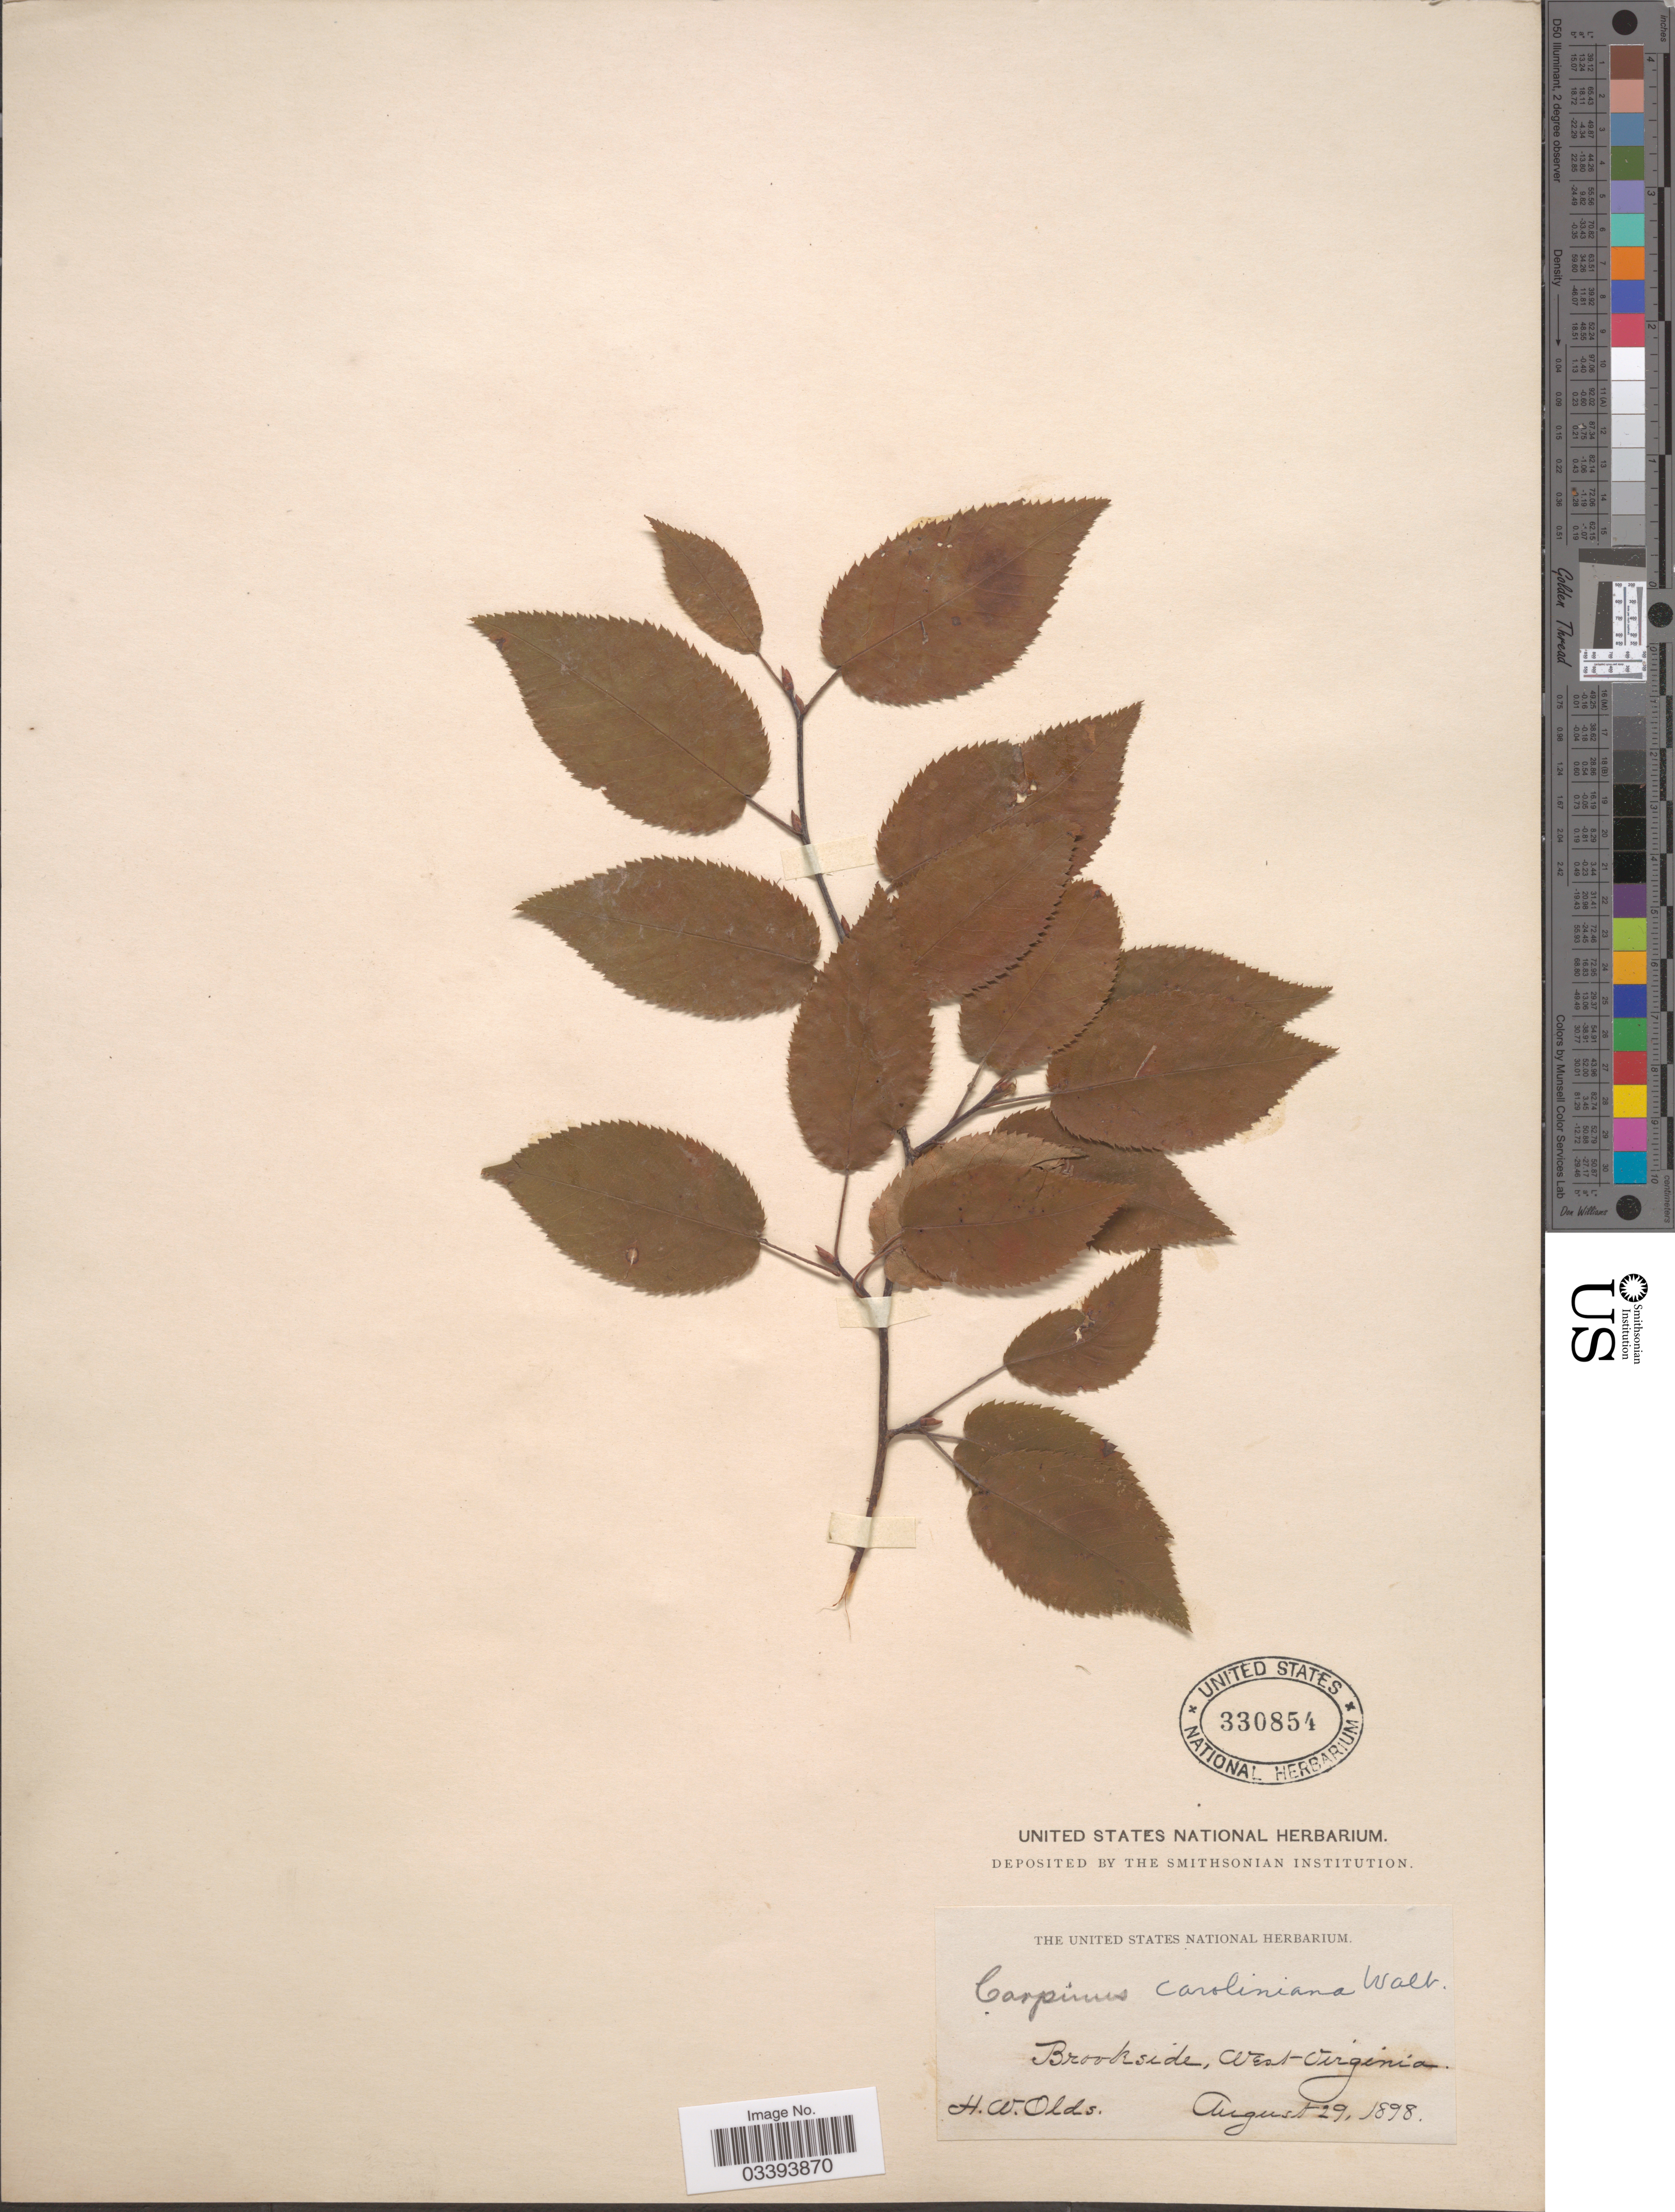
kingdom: Plantae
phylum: Tracheophyta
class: Magnoliopsida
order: Fagales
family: Betulaceae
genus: Carpinus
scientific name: Carpinus caroliniana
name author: Walter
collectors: H. W. Olds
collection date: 1898-08-29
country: United States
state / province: West Virginia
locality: Brookside.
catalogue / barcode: US 330854